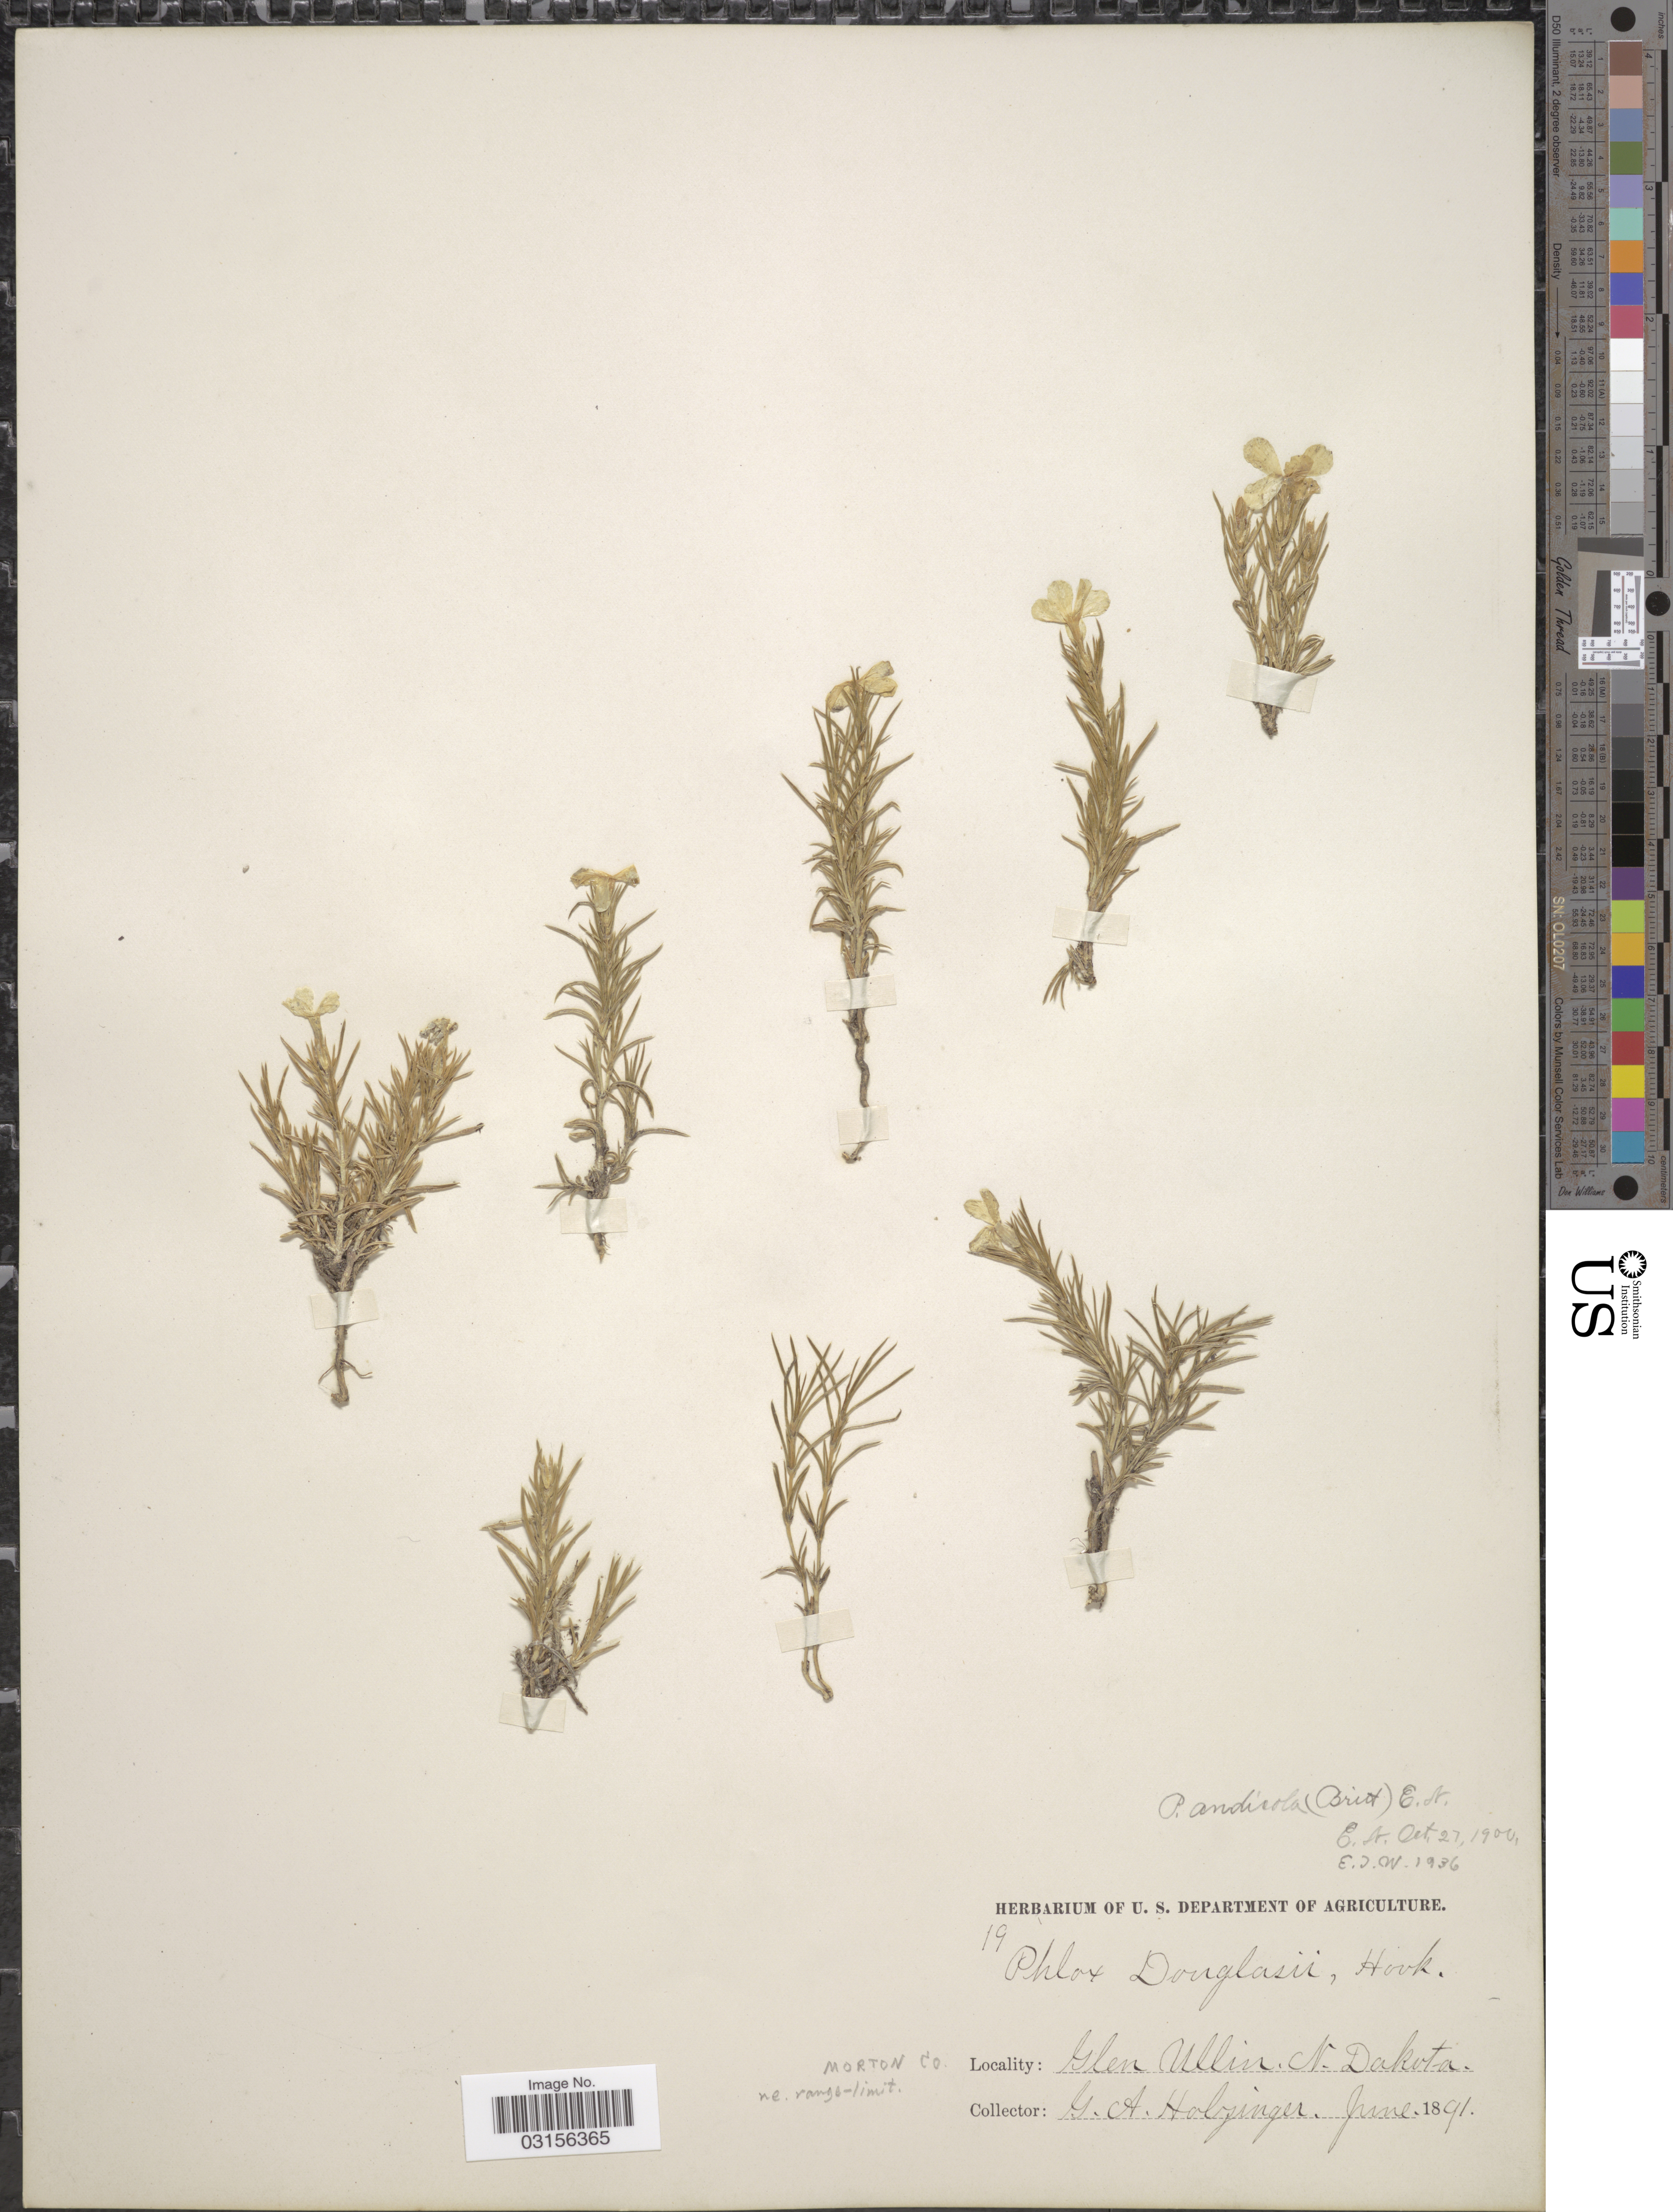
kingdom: Plantae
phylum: Tracheophyta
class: Magnoliopsida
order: Ericales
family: Polemoniaceae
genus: Phlox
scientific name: Phlox andicola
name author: (Britton) E.E. Nelson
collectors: G. A. Holzinger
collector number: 19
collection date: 1891-06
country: United States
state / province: North Dakota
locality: Glen Ullin. N. Dakota. Morton Co. Ne. range-limit.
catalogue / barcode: US 103131